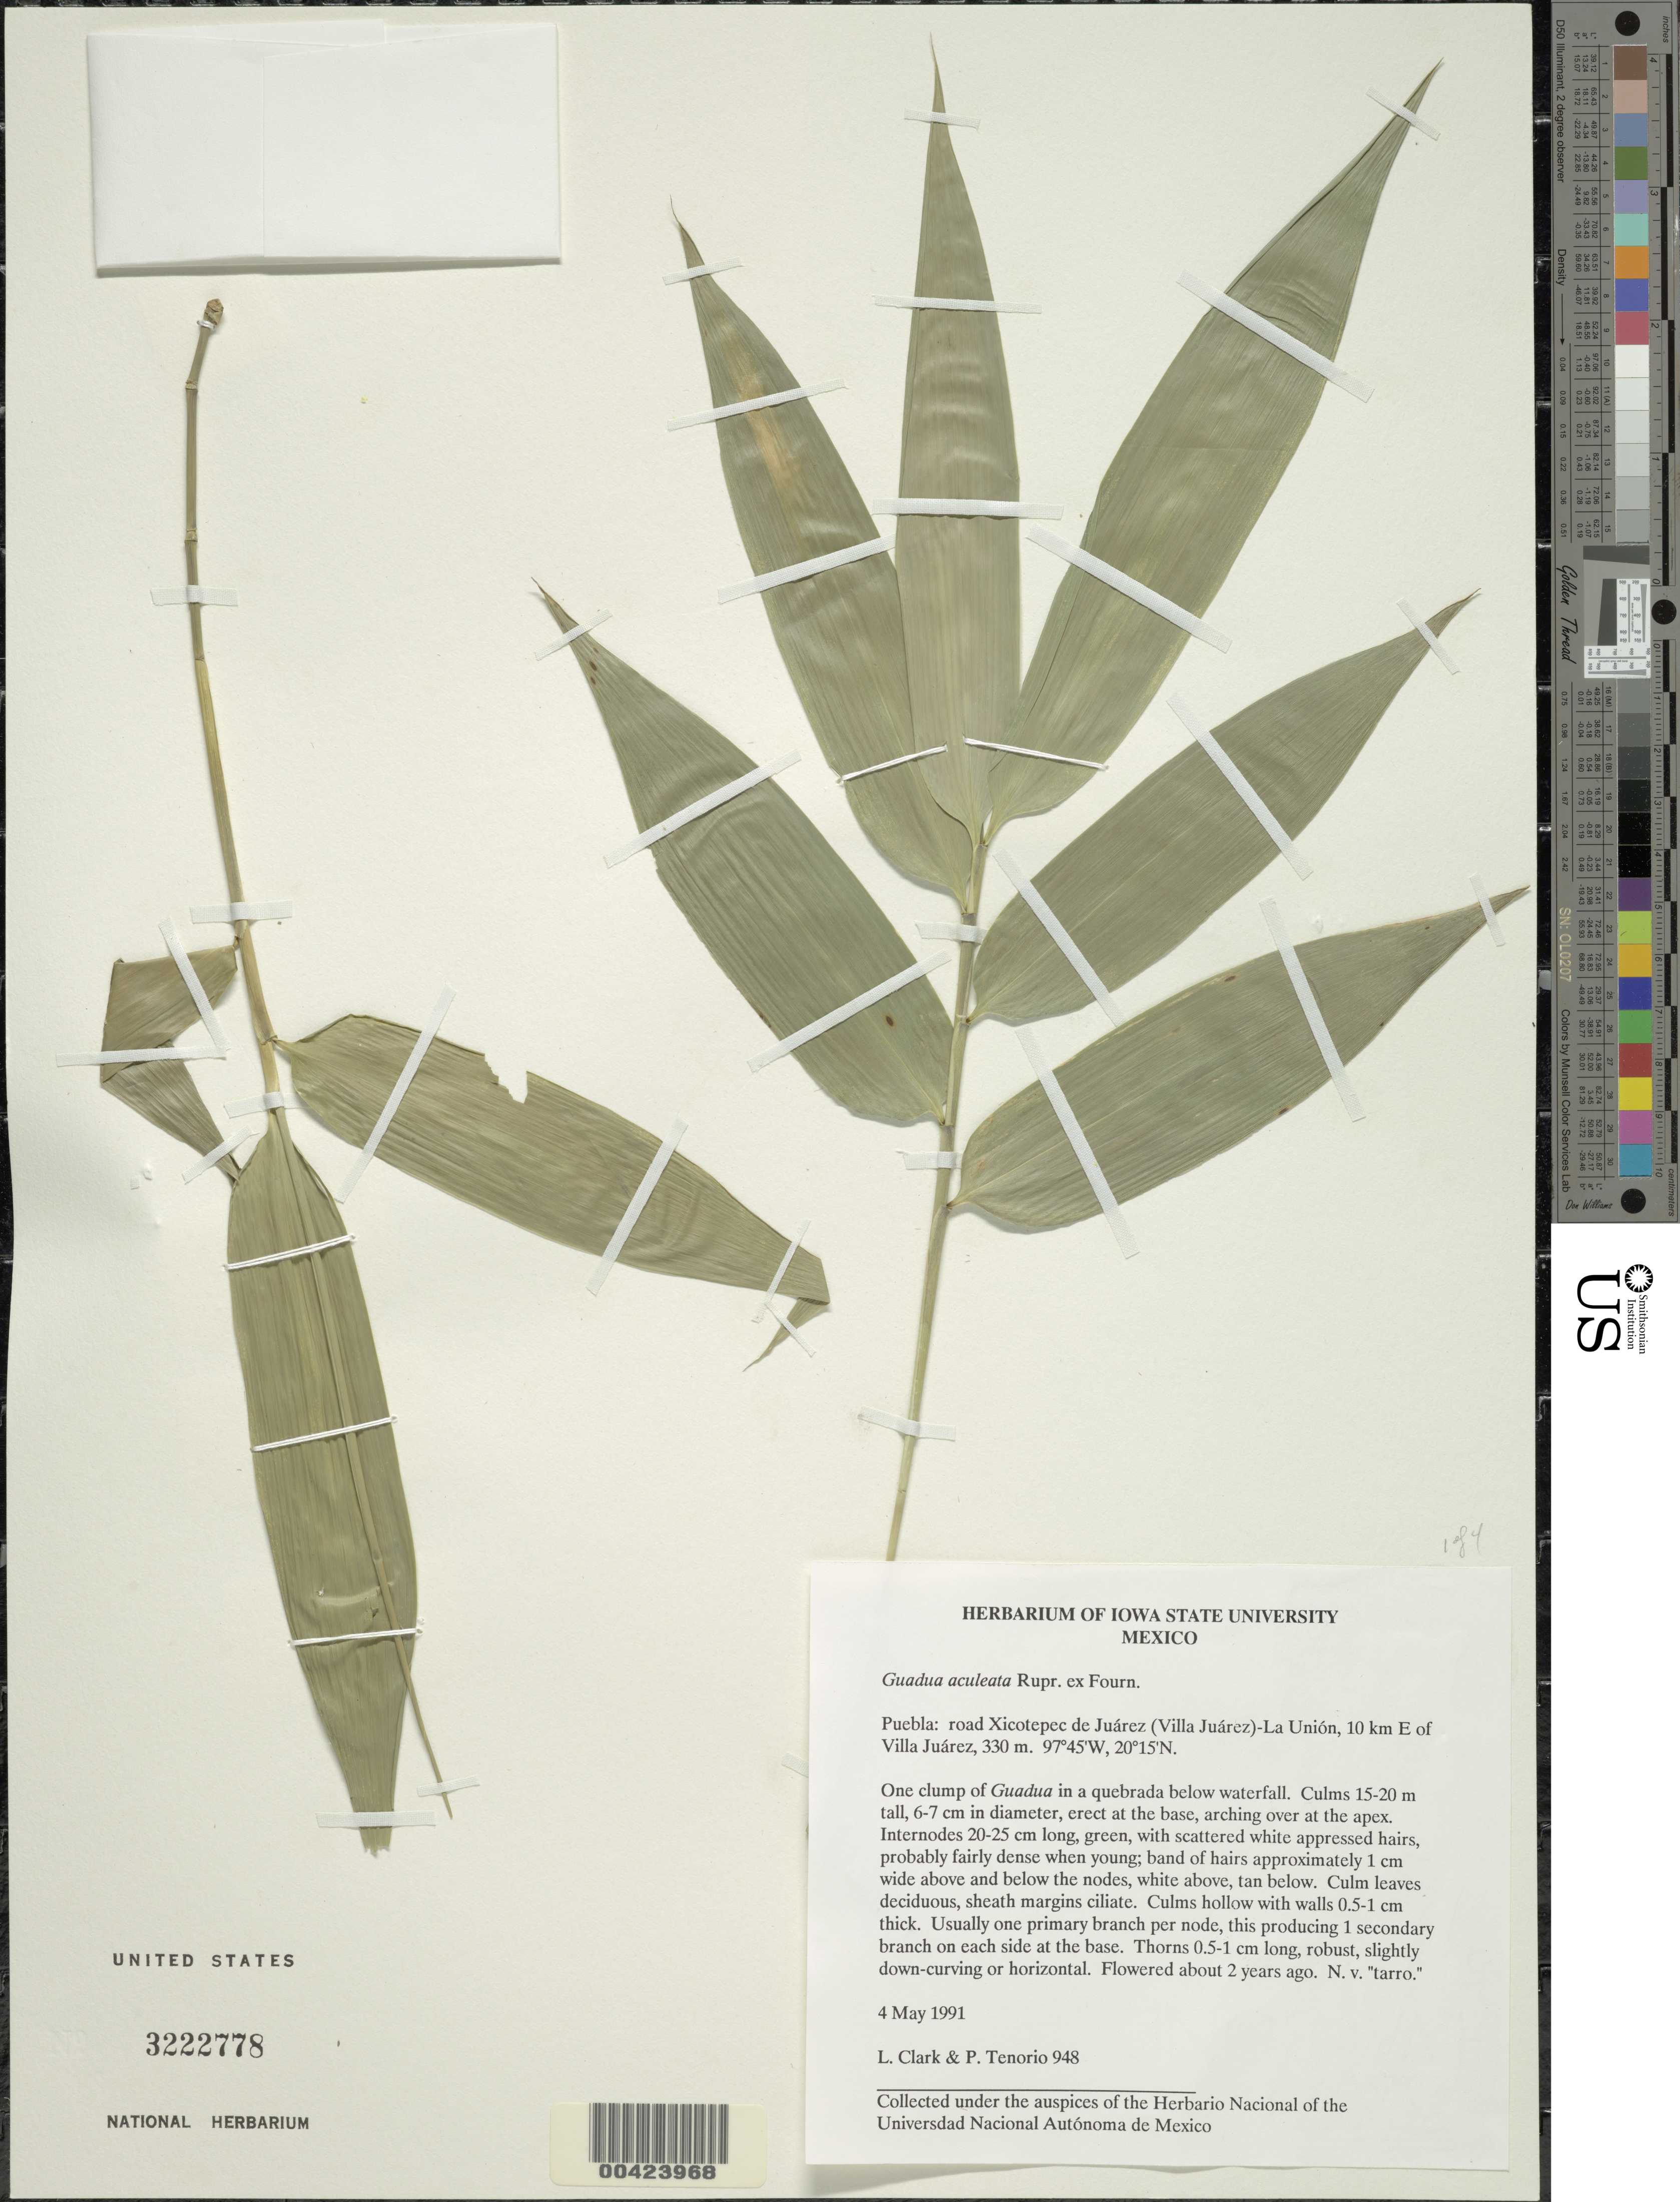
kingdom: Plantae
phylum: Tracheophyta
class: Liliopsida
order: Poales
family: Poaceae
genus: Gigantochloa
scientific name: Gigantochloa levis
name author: (Blanco) Merr.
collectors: L. G. Clark & P. Tenorio L.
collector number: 948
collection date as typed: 04 May 1991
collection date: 1991-05-04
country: Mexico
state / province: Puebla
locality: Villa juarez, 10 km E of; road xicotepec de juarez (villa juarez) - la union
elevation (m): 330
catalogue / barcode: US 3222778